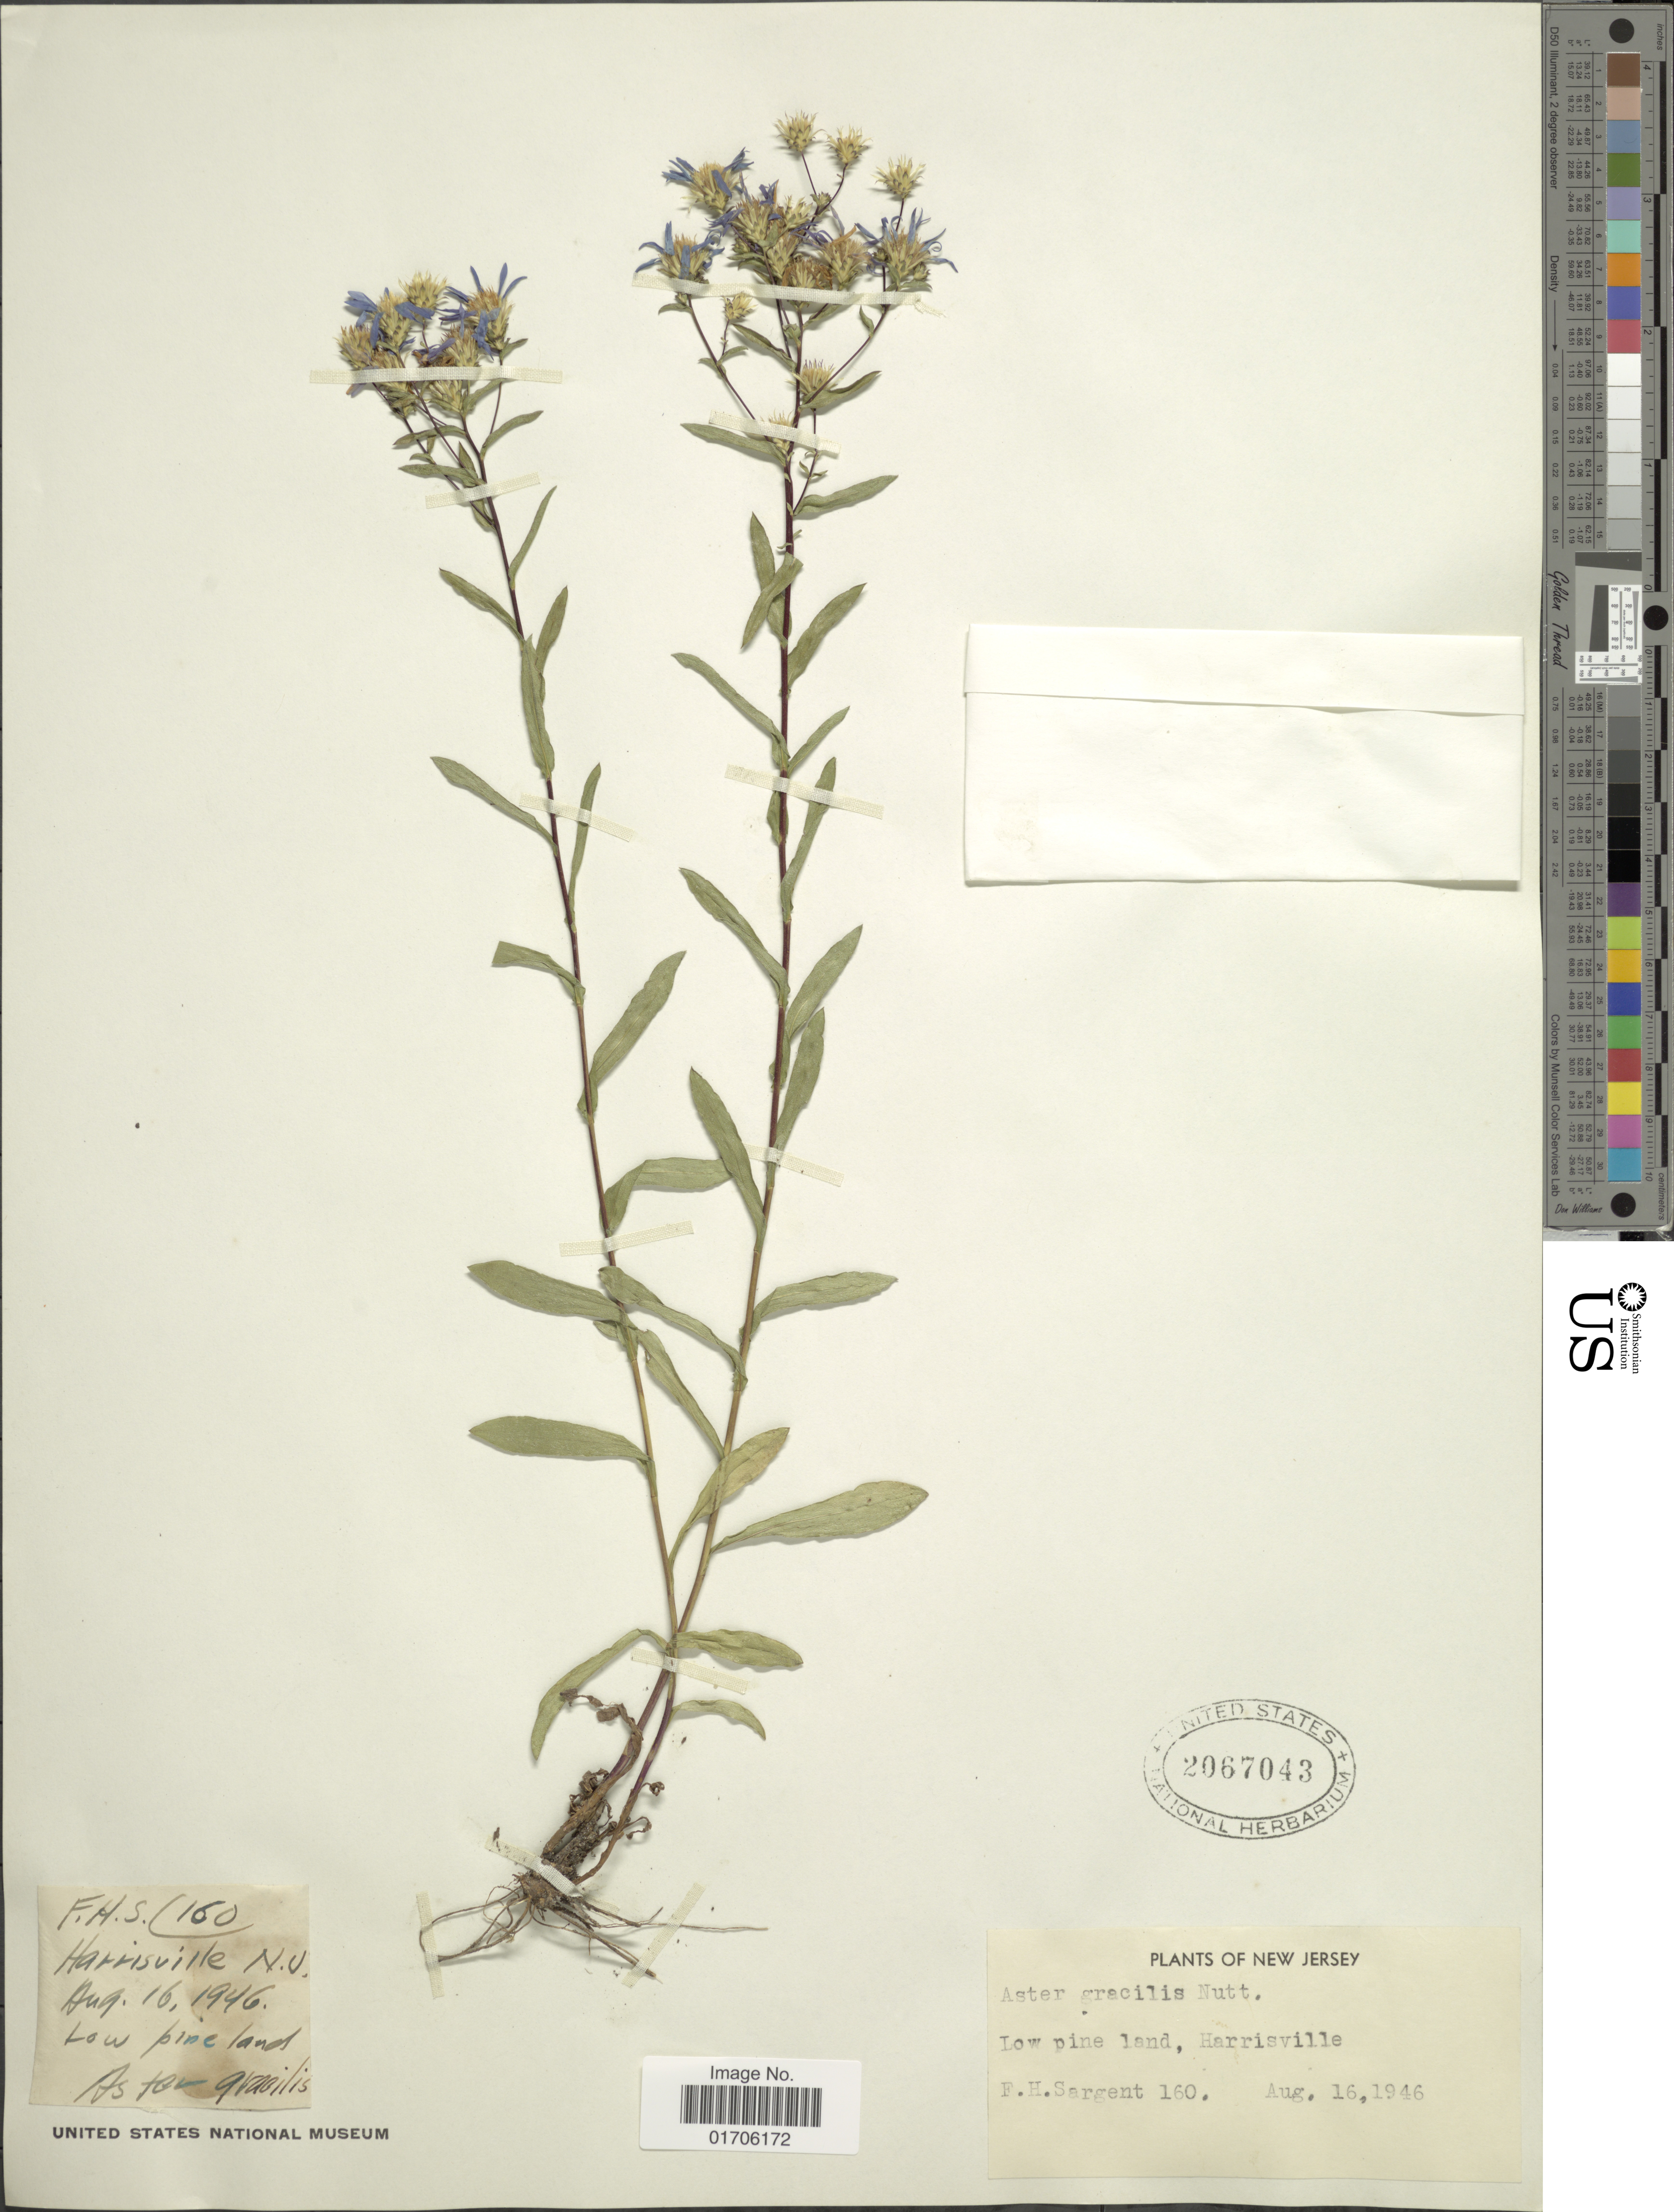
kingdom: Plantae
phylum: Tracheophyta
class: Magnoliopsida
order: Asterales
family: Asteraceae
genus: Eurybia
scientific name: Eurybia compacta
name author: G.L. Nesom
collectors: F. H. Sargent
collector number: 160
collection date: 1946-08-16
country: United States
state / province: New Jersey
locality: New Jersey. Low pine land, Harrisville.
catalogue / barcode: US 2067043